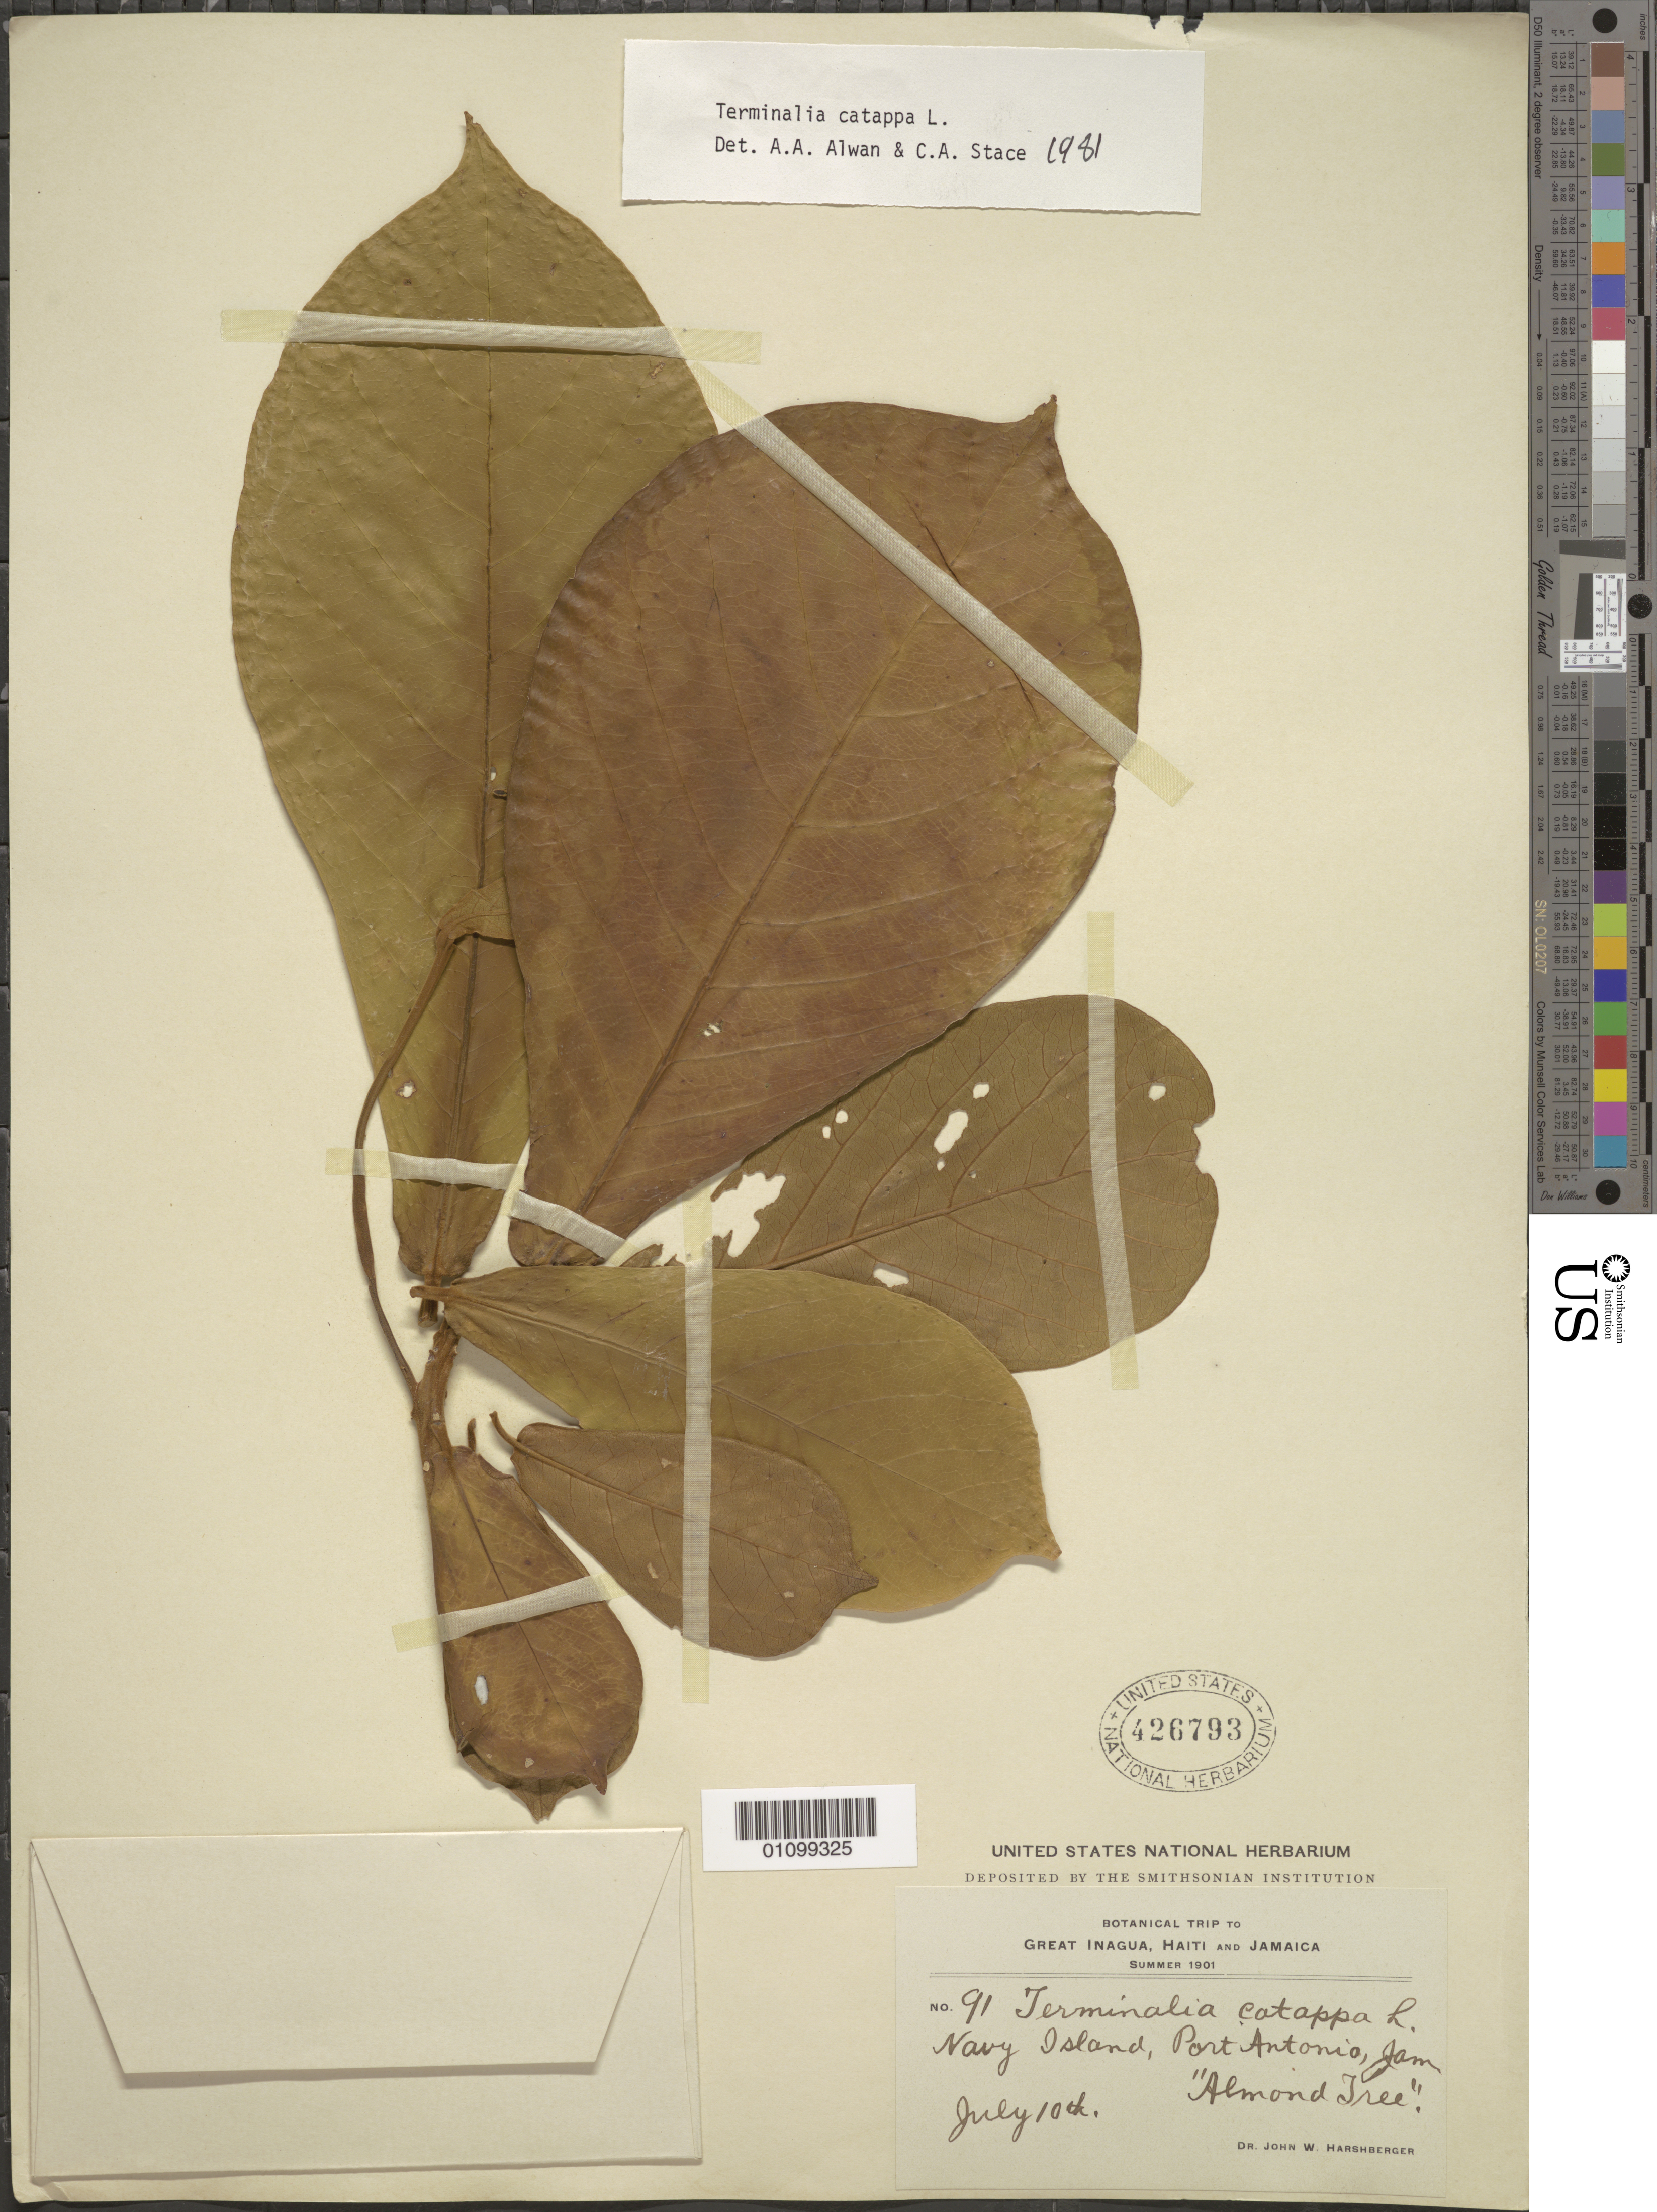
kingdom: Plantae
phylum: Tracheophyta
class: Magnoliopsida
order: Myrtales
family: Combretaceae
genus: Terminalia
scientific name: Terminalia catappa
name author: L.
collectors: J. W. Harshberger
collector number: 91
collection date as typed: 10 Jul 1901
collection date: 1901-07-10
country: Jamaica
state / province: Portland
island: Jamaica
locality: Navy Island, Port Antonio.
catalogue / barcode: US 426793